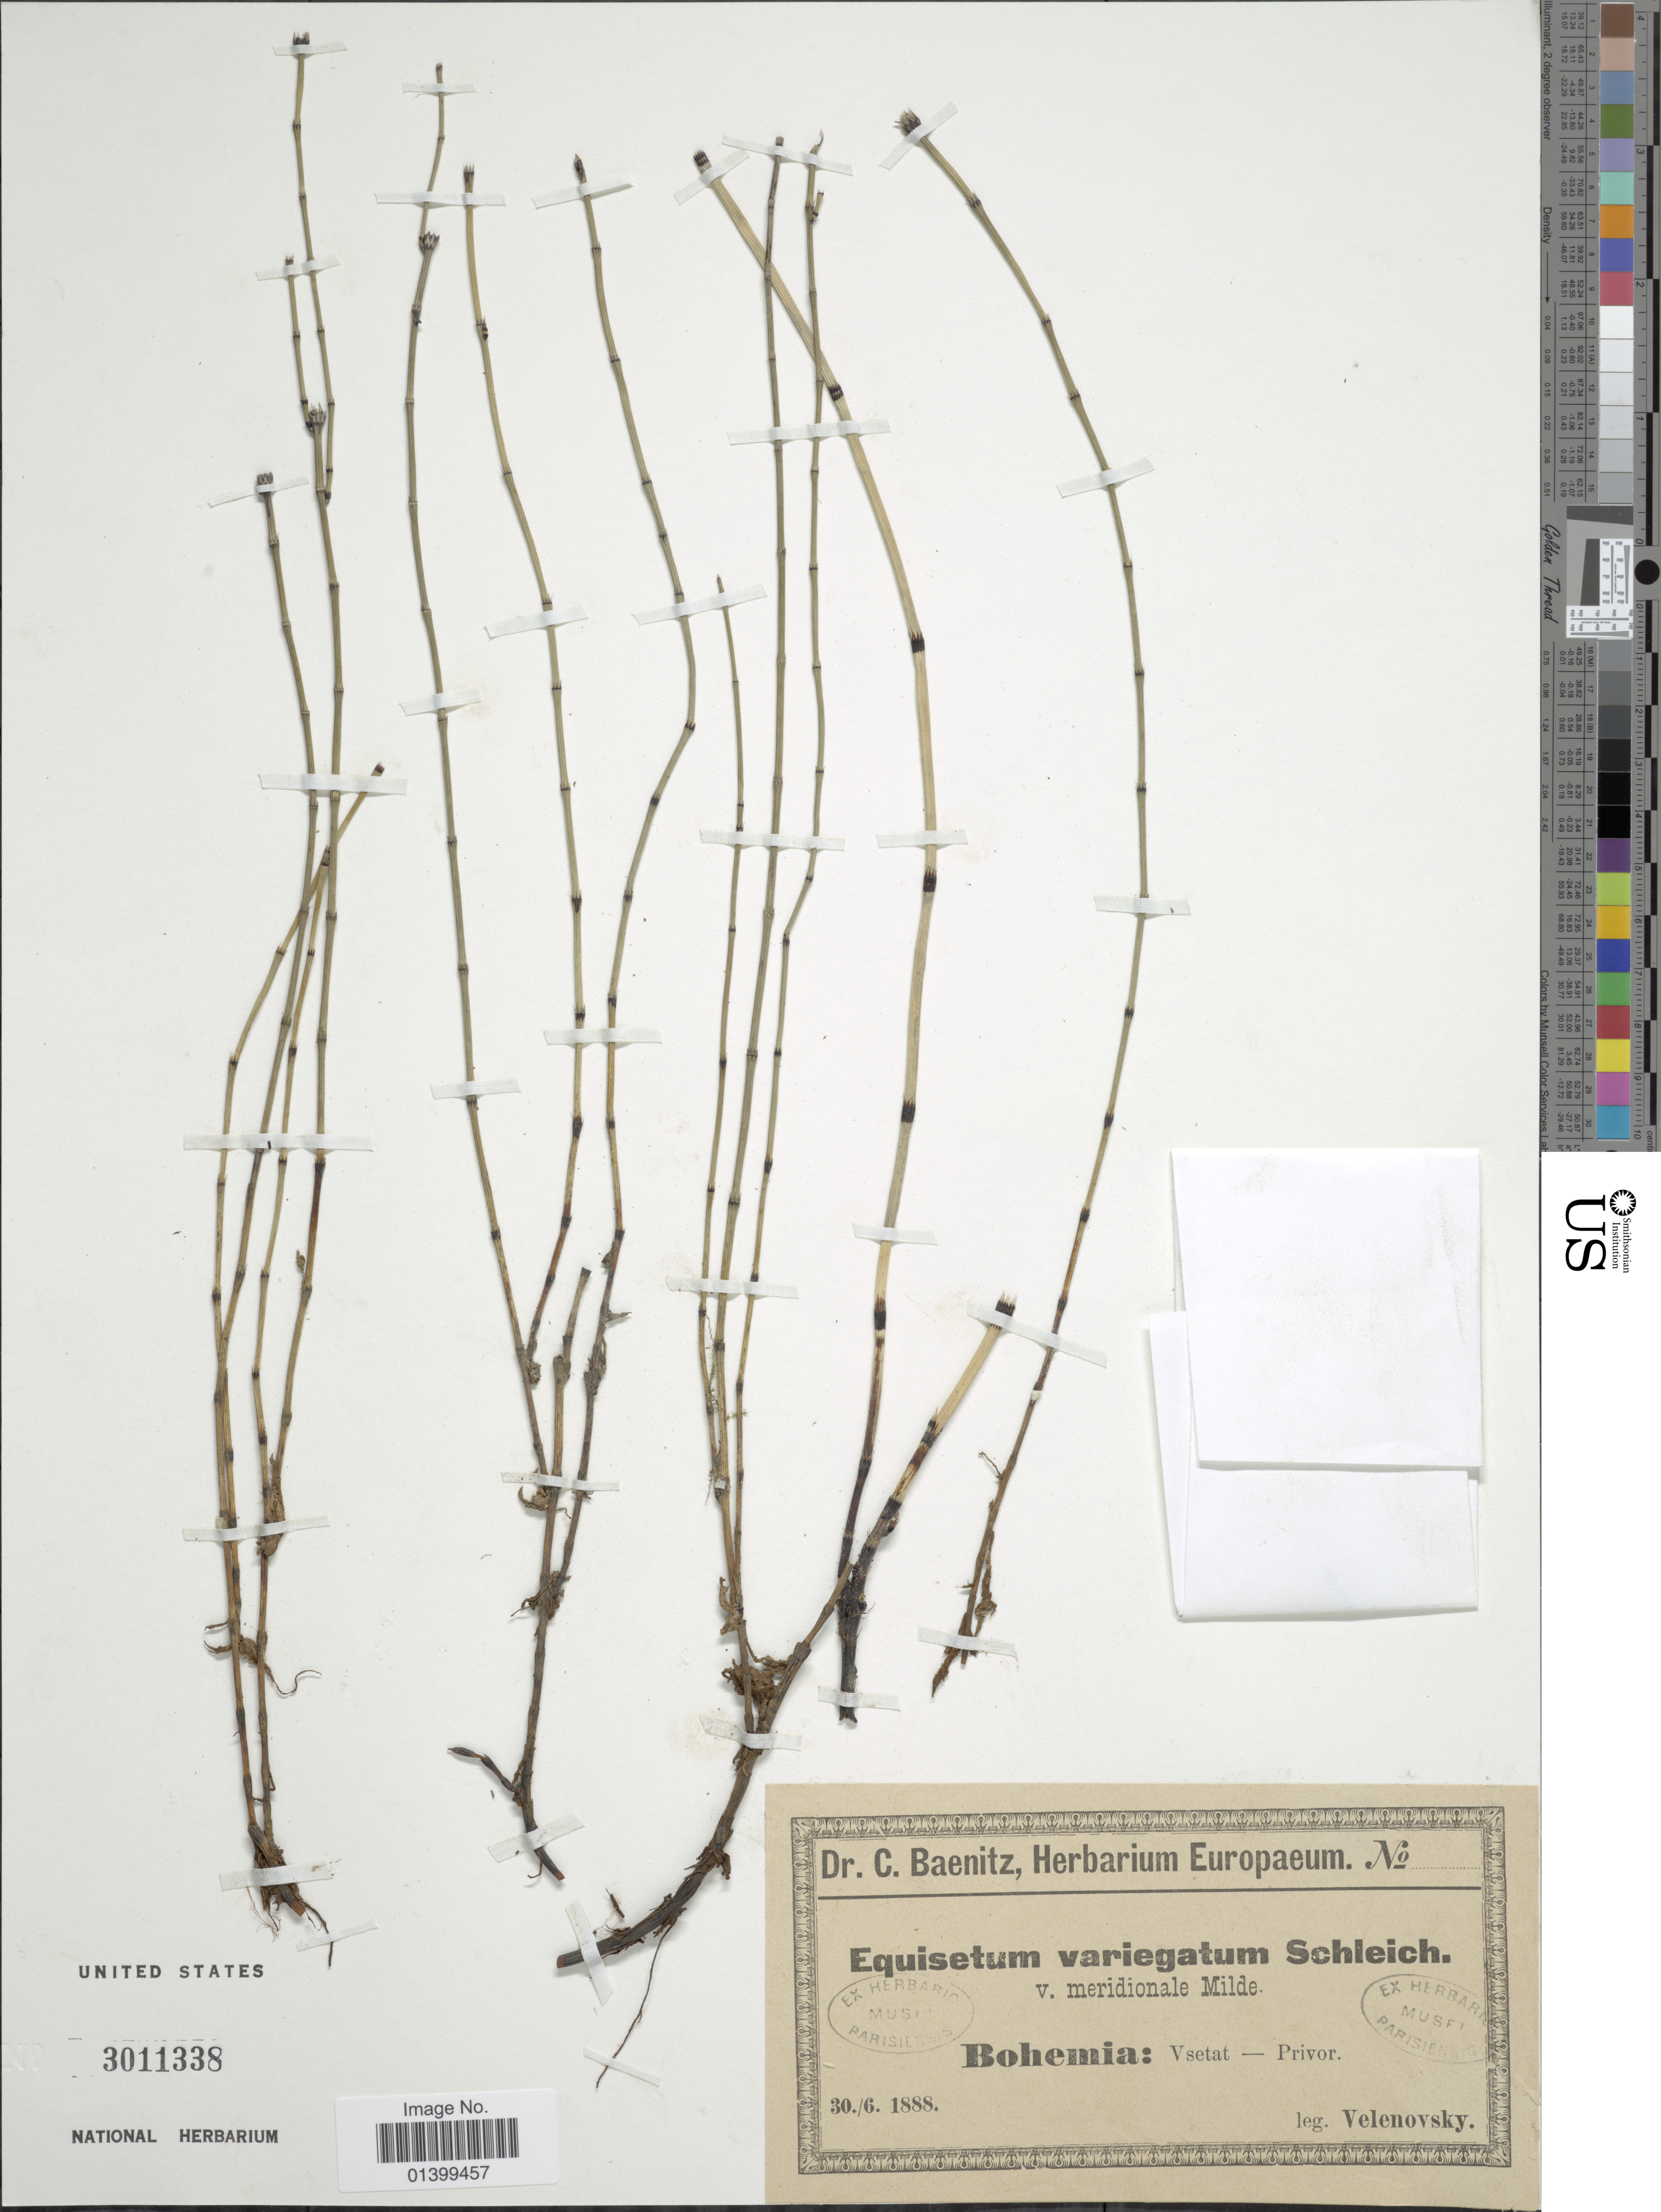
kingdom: Plantae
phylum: Tracheophyta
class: Polypodiopsida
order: Equisetales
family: Equisetaceae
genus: Equisetum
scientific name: Equisetum variegatum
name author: Schleich. ex F. Weber & D. Mohr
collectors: Velenovsky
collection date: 1888-06-30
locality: Bohemia: Vsetat - Privor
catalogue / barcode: US 3011338